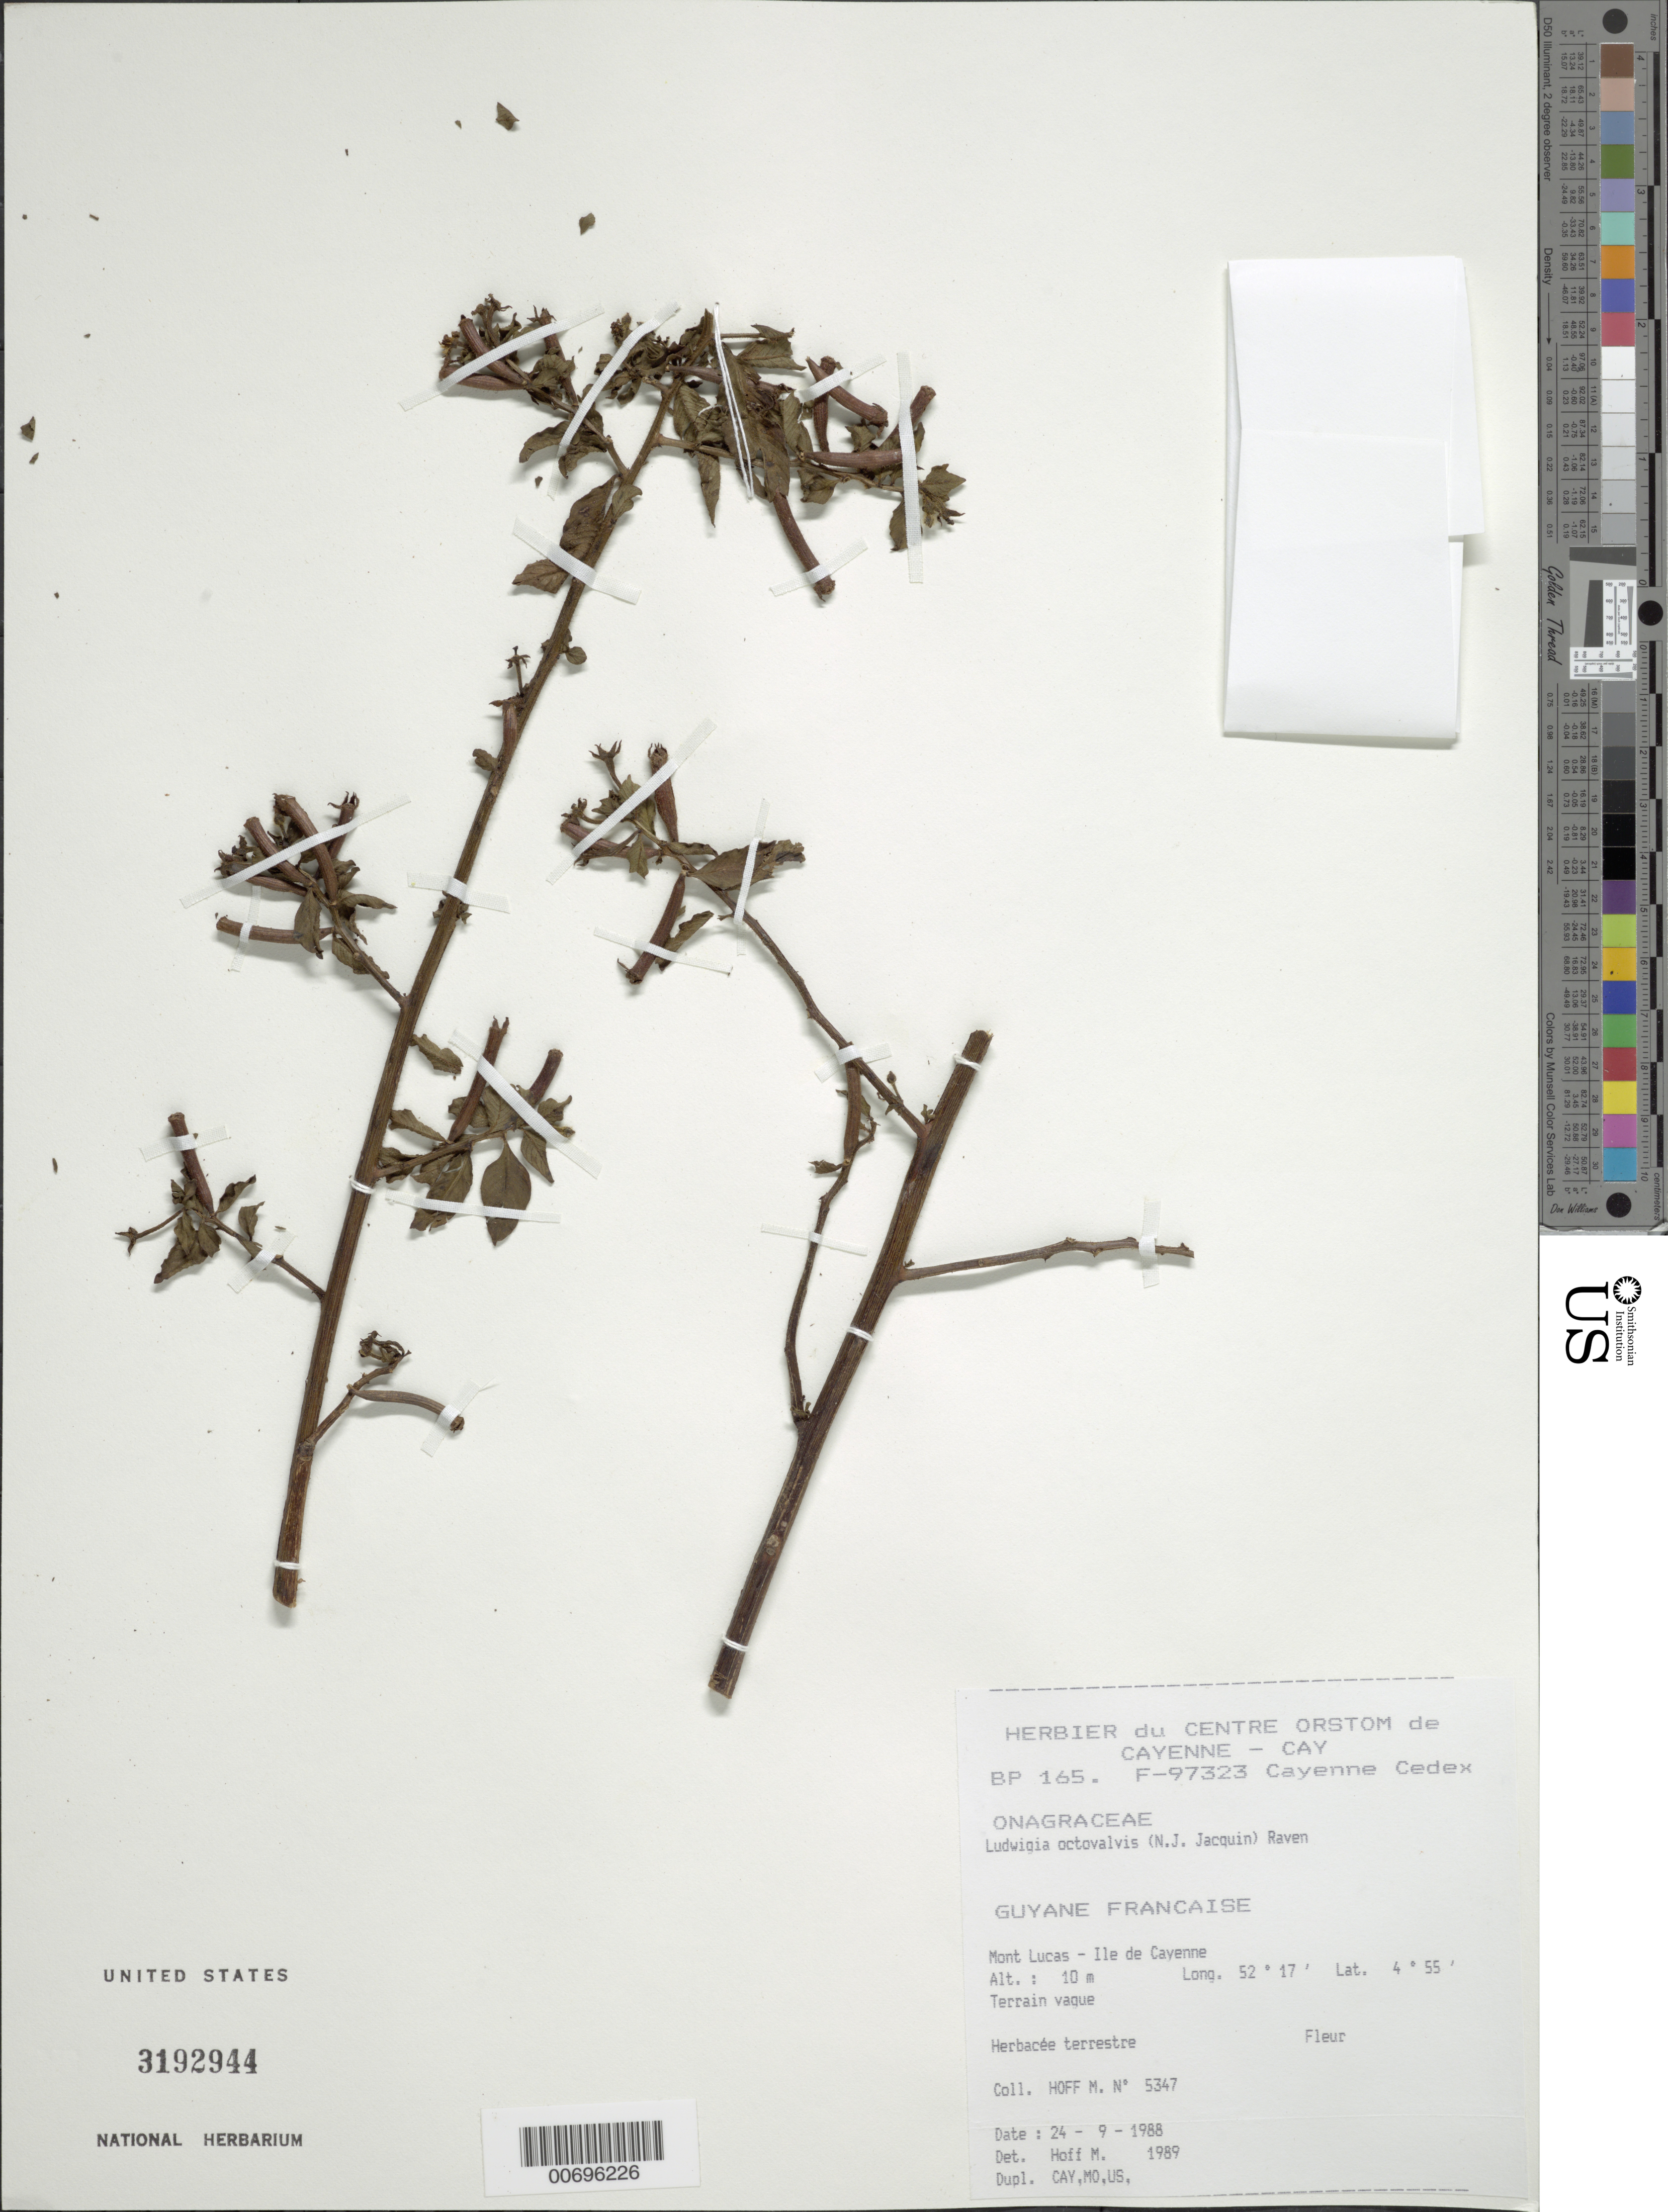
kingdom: Plantae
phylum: Tracheophyta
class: Magnoliopsida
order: Myrtales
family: Onagraceae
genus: Ludwigia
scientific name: Ludwigia octovalvis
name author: (Jacq.) P.H. Raven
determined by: Hoff, M.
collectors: M. Hoff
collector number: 5347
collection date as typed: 24-Sep-88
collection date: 1988-09-24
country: French Guiana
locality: Mont Lucas, Ile de Cayenne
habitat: Waste ground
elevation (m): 10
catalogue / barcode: US 3192944